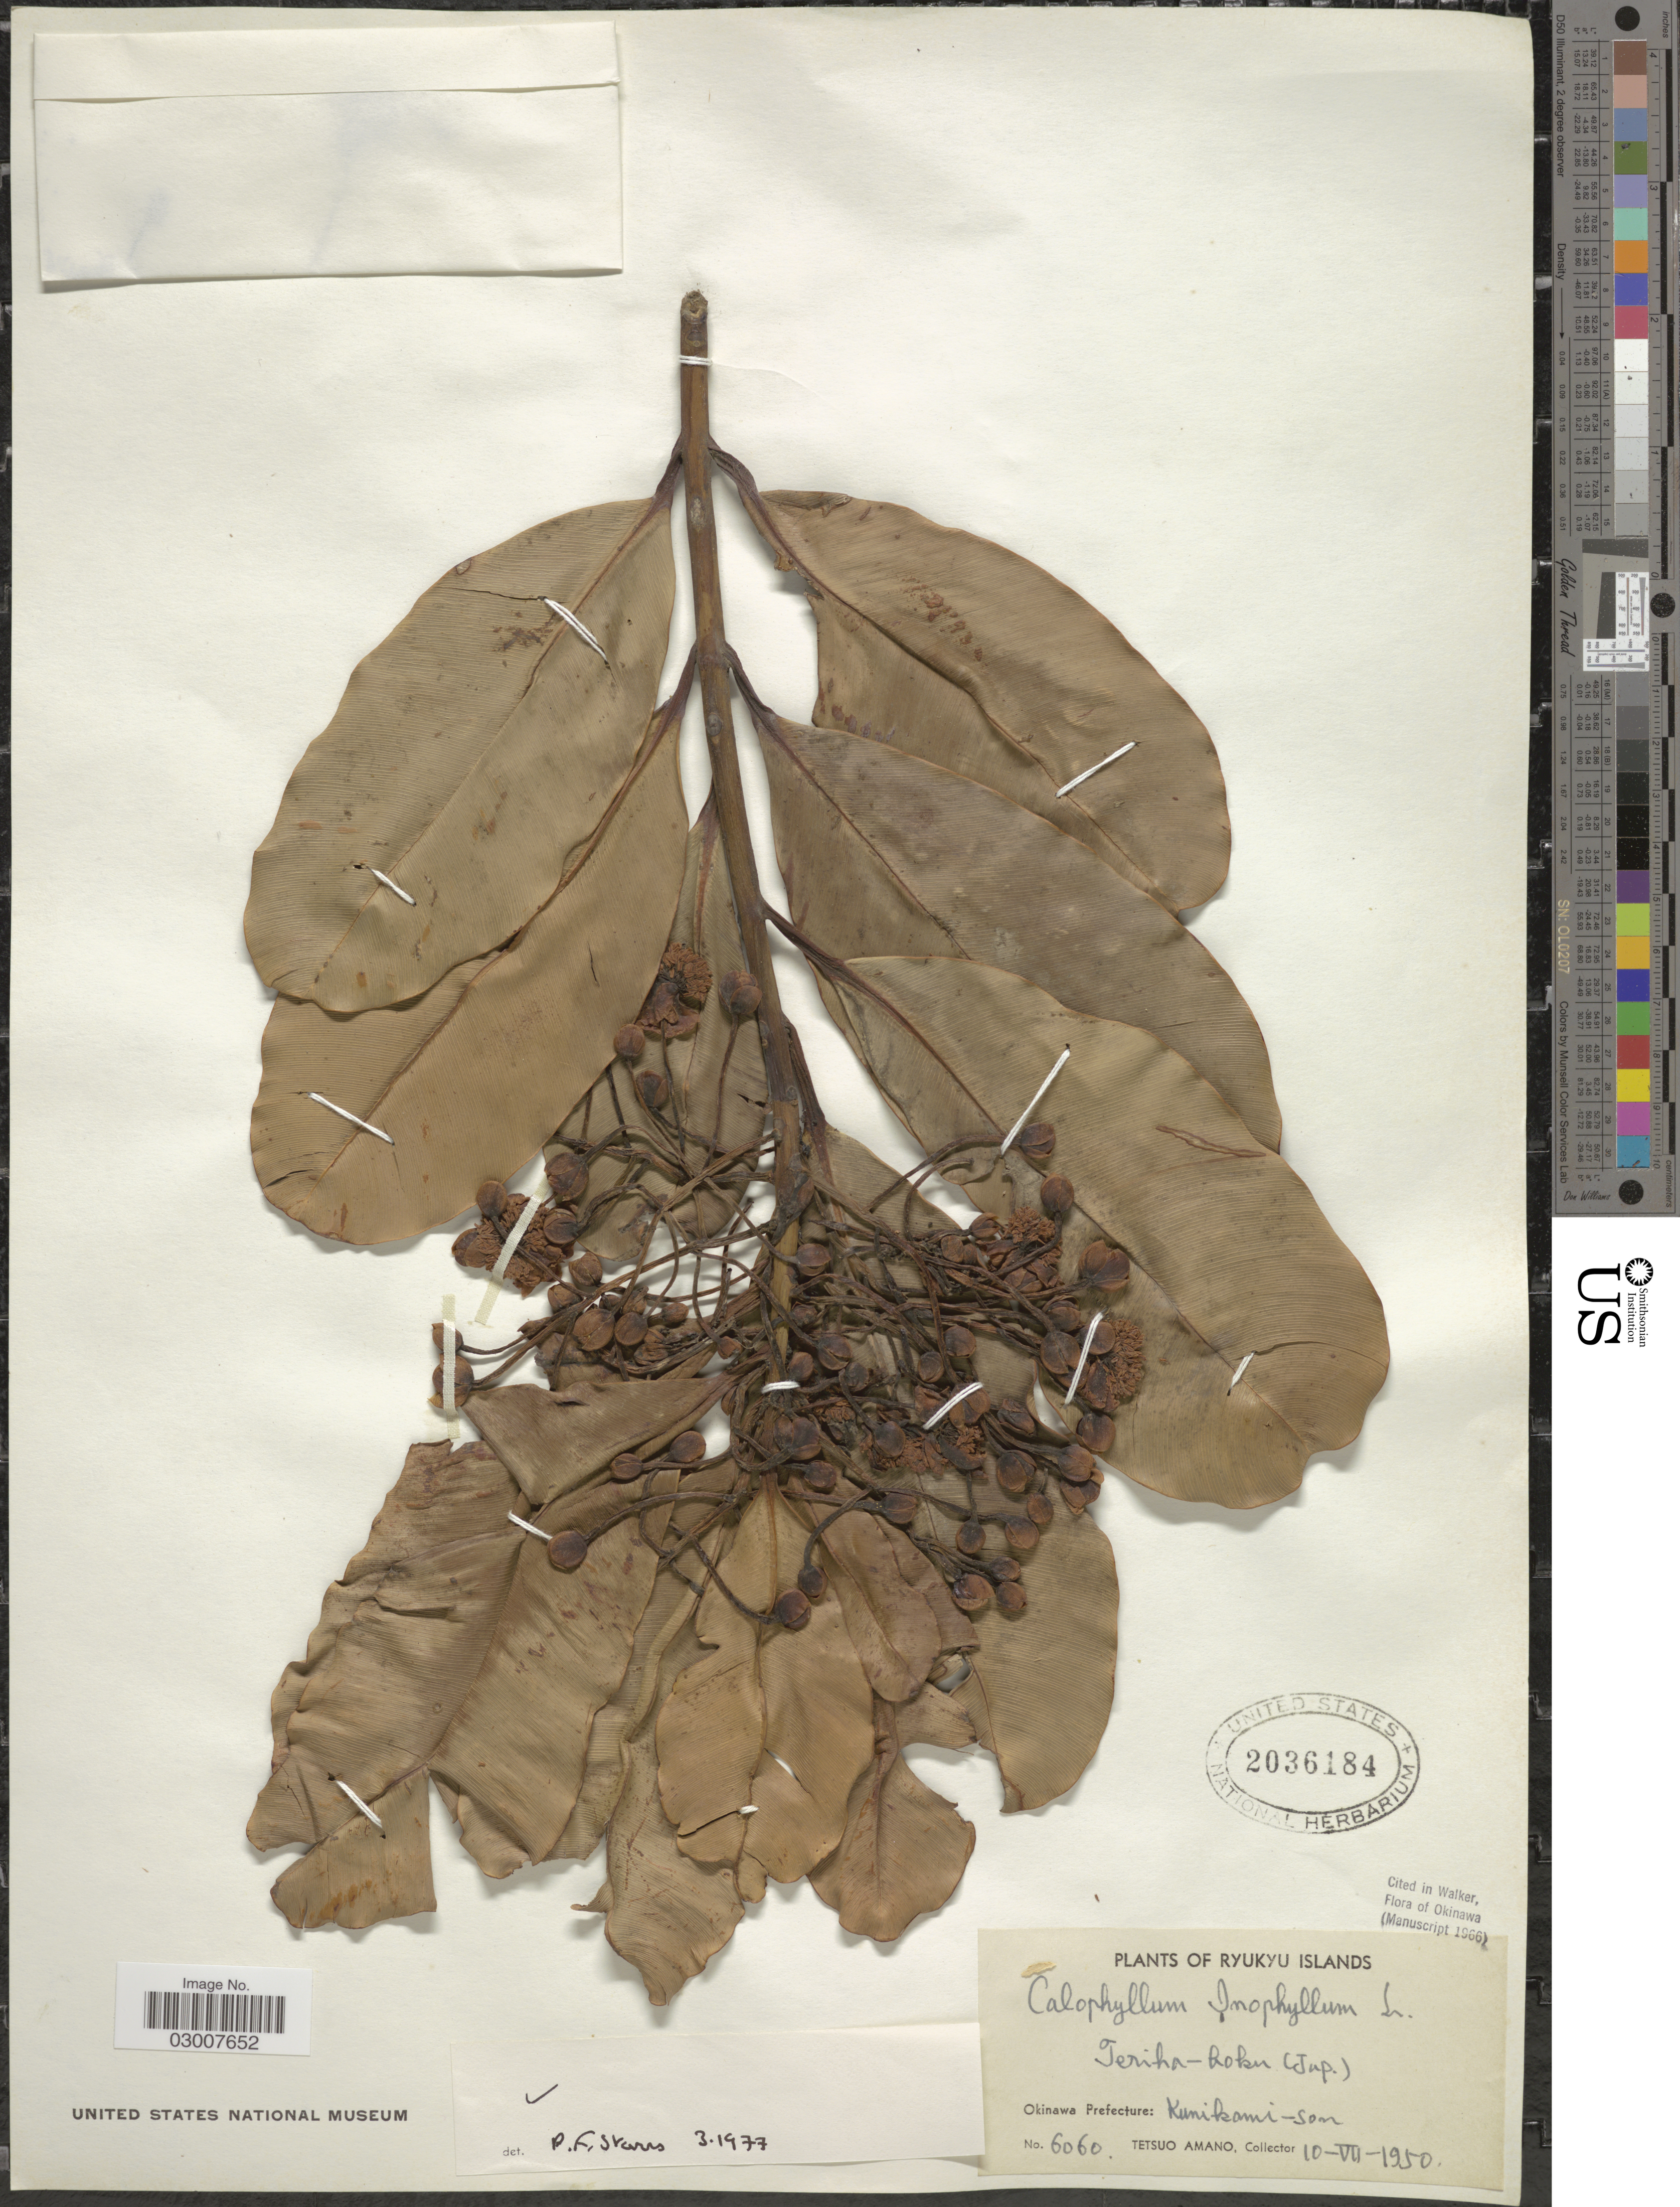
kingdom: Plantae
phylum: Tracheophyta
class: Magnoliopsida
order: Malpighiales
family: Calophyllaceae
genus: Calophyllum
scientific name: Calophyllum inophyllum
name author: L.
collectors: T. Amano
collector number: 6060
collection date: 1950-07-10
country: Japan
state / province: Okinawa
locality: Ryukyu Islands. Okinawa Prefecture: Kunikami-son.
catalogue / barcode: US 2036184